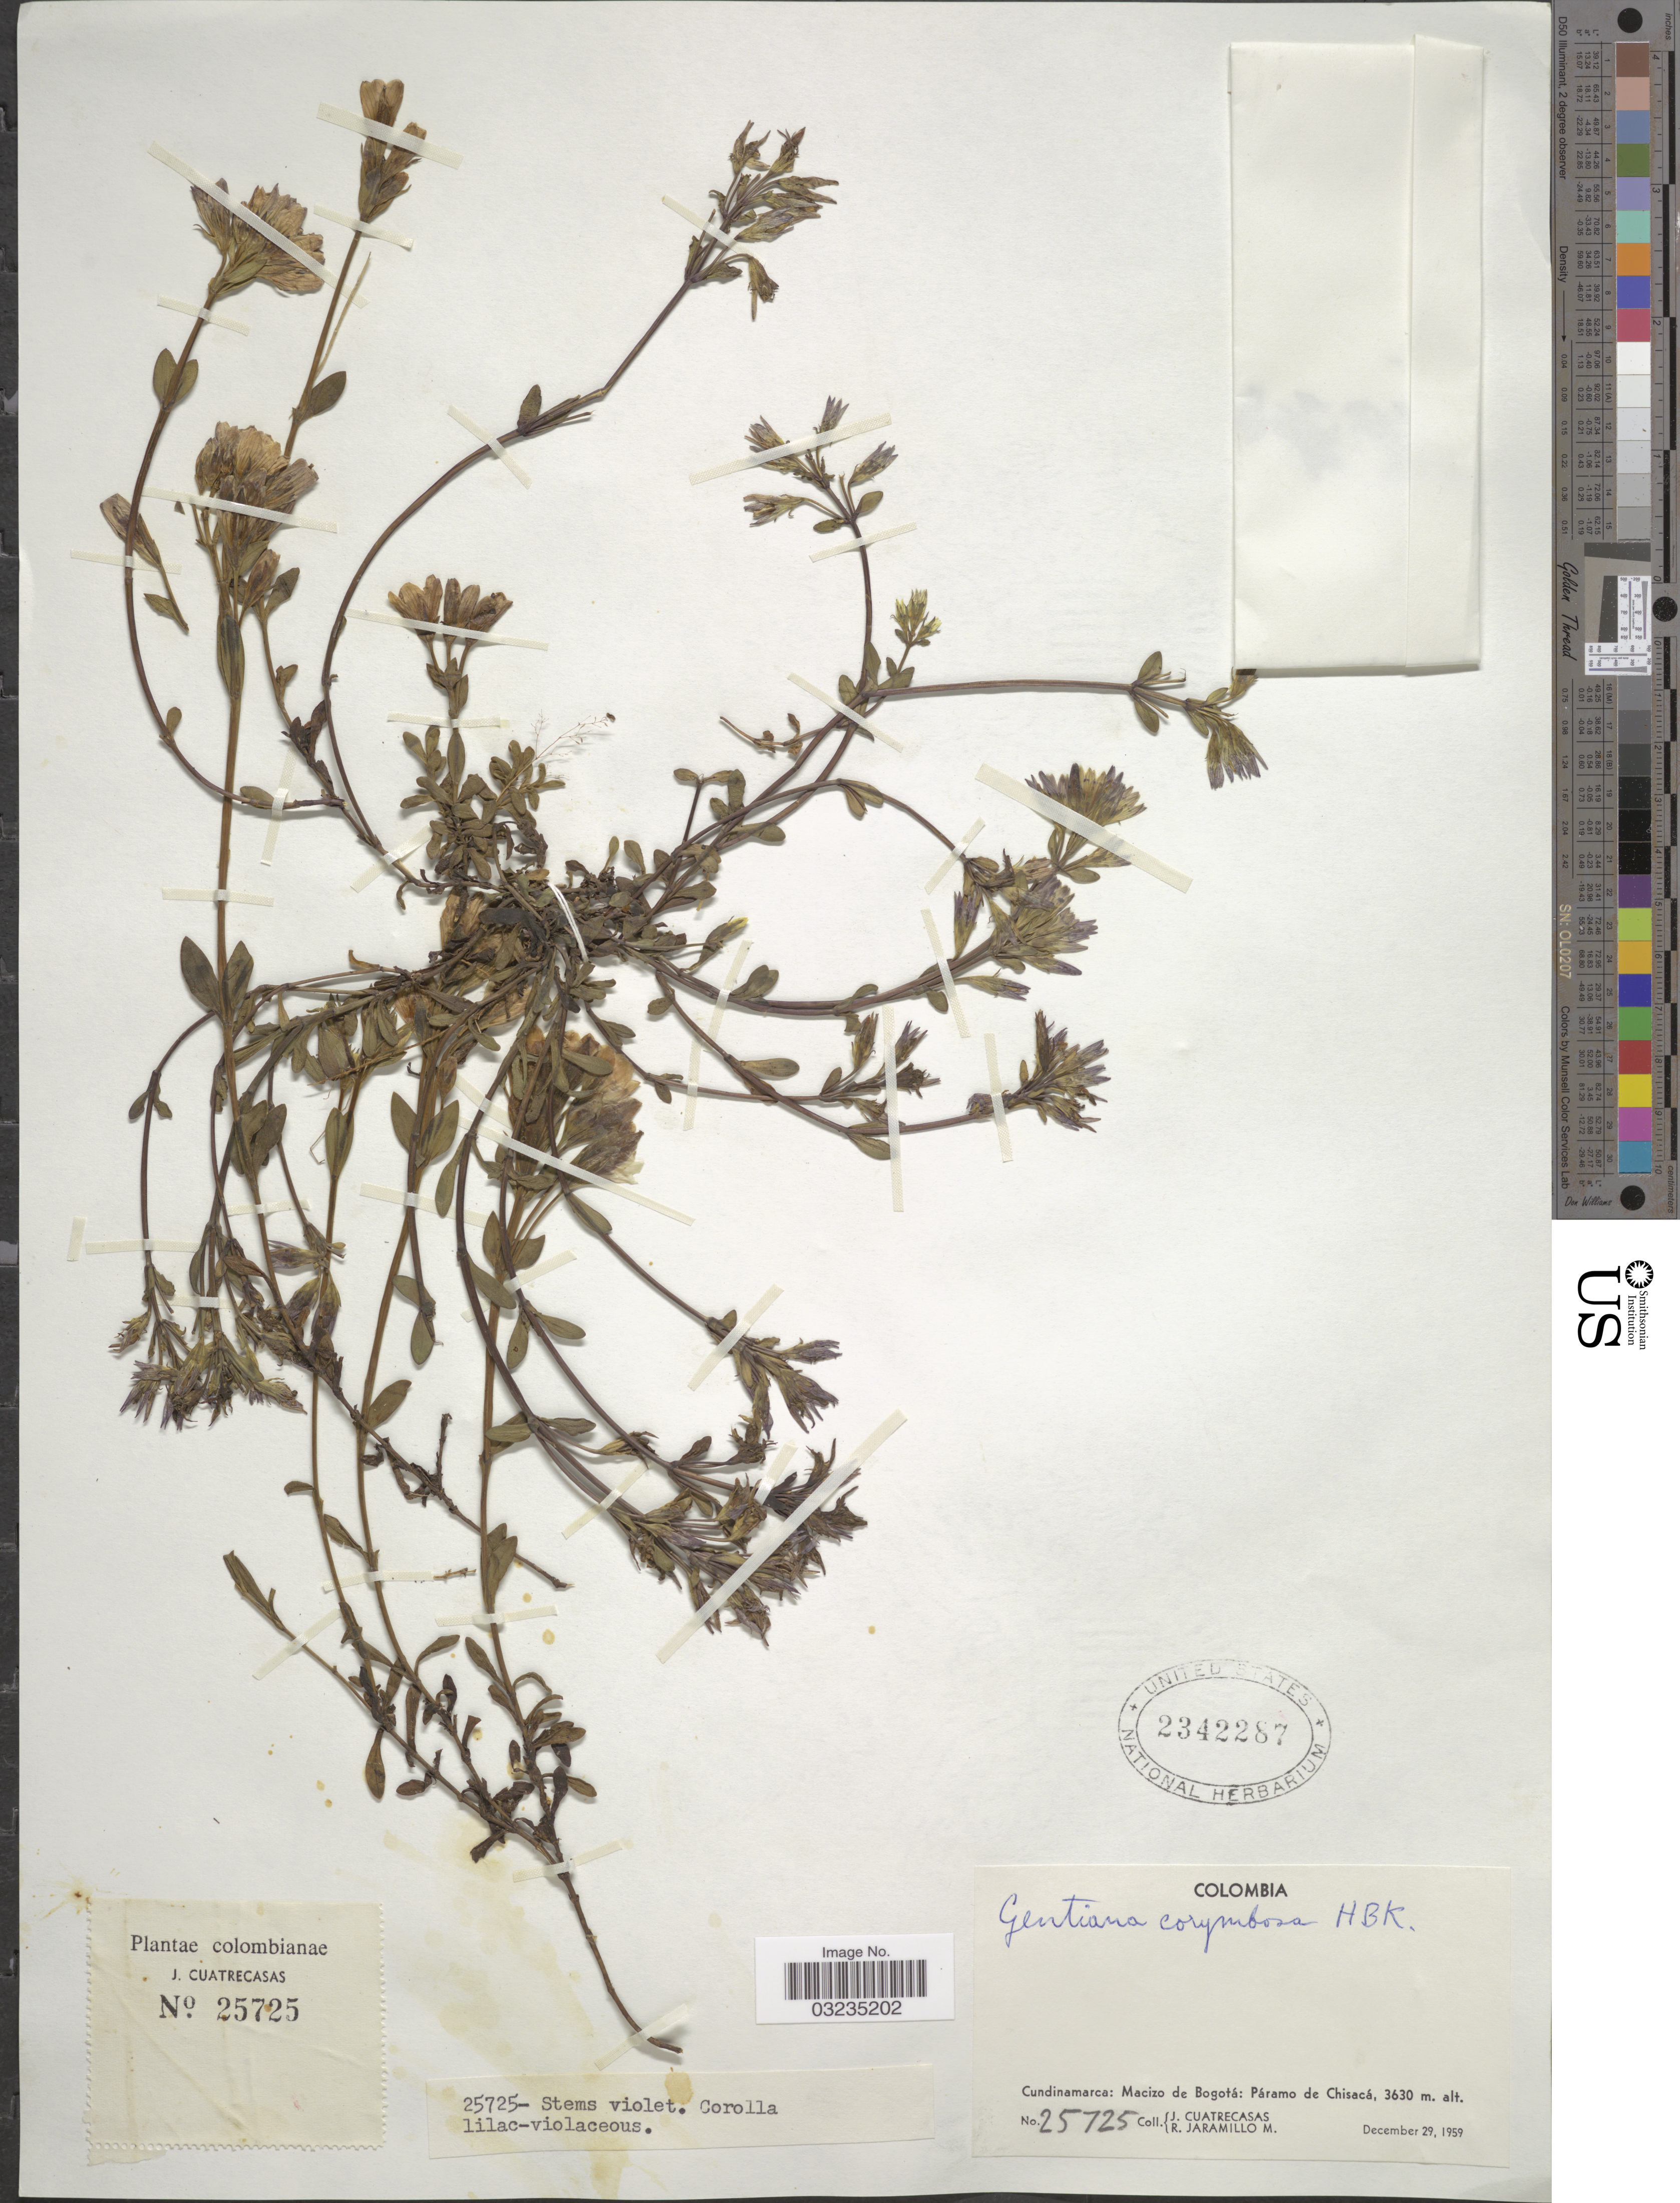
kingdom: Plantae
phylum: Tracheophyta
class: Magnoliopsida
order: Gentianales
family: Gentianaceae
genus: Gentiana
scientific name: Gentiana corymbosa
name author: Humb. et al.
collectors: J. Cuatrecasas & R. Jaramillo M.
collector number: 25725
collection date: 1959-12-29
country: Colombia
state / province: Cundinamarca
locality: Macizo de Bogotá: Páramo de Chisacá.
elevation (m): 3630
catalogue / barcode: US 2342287